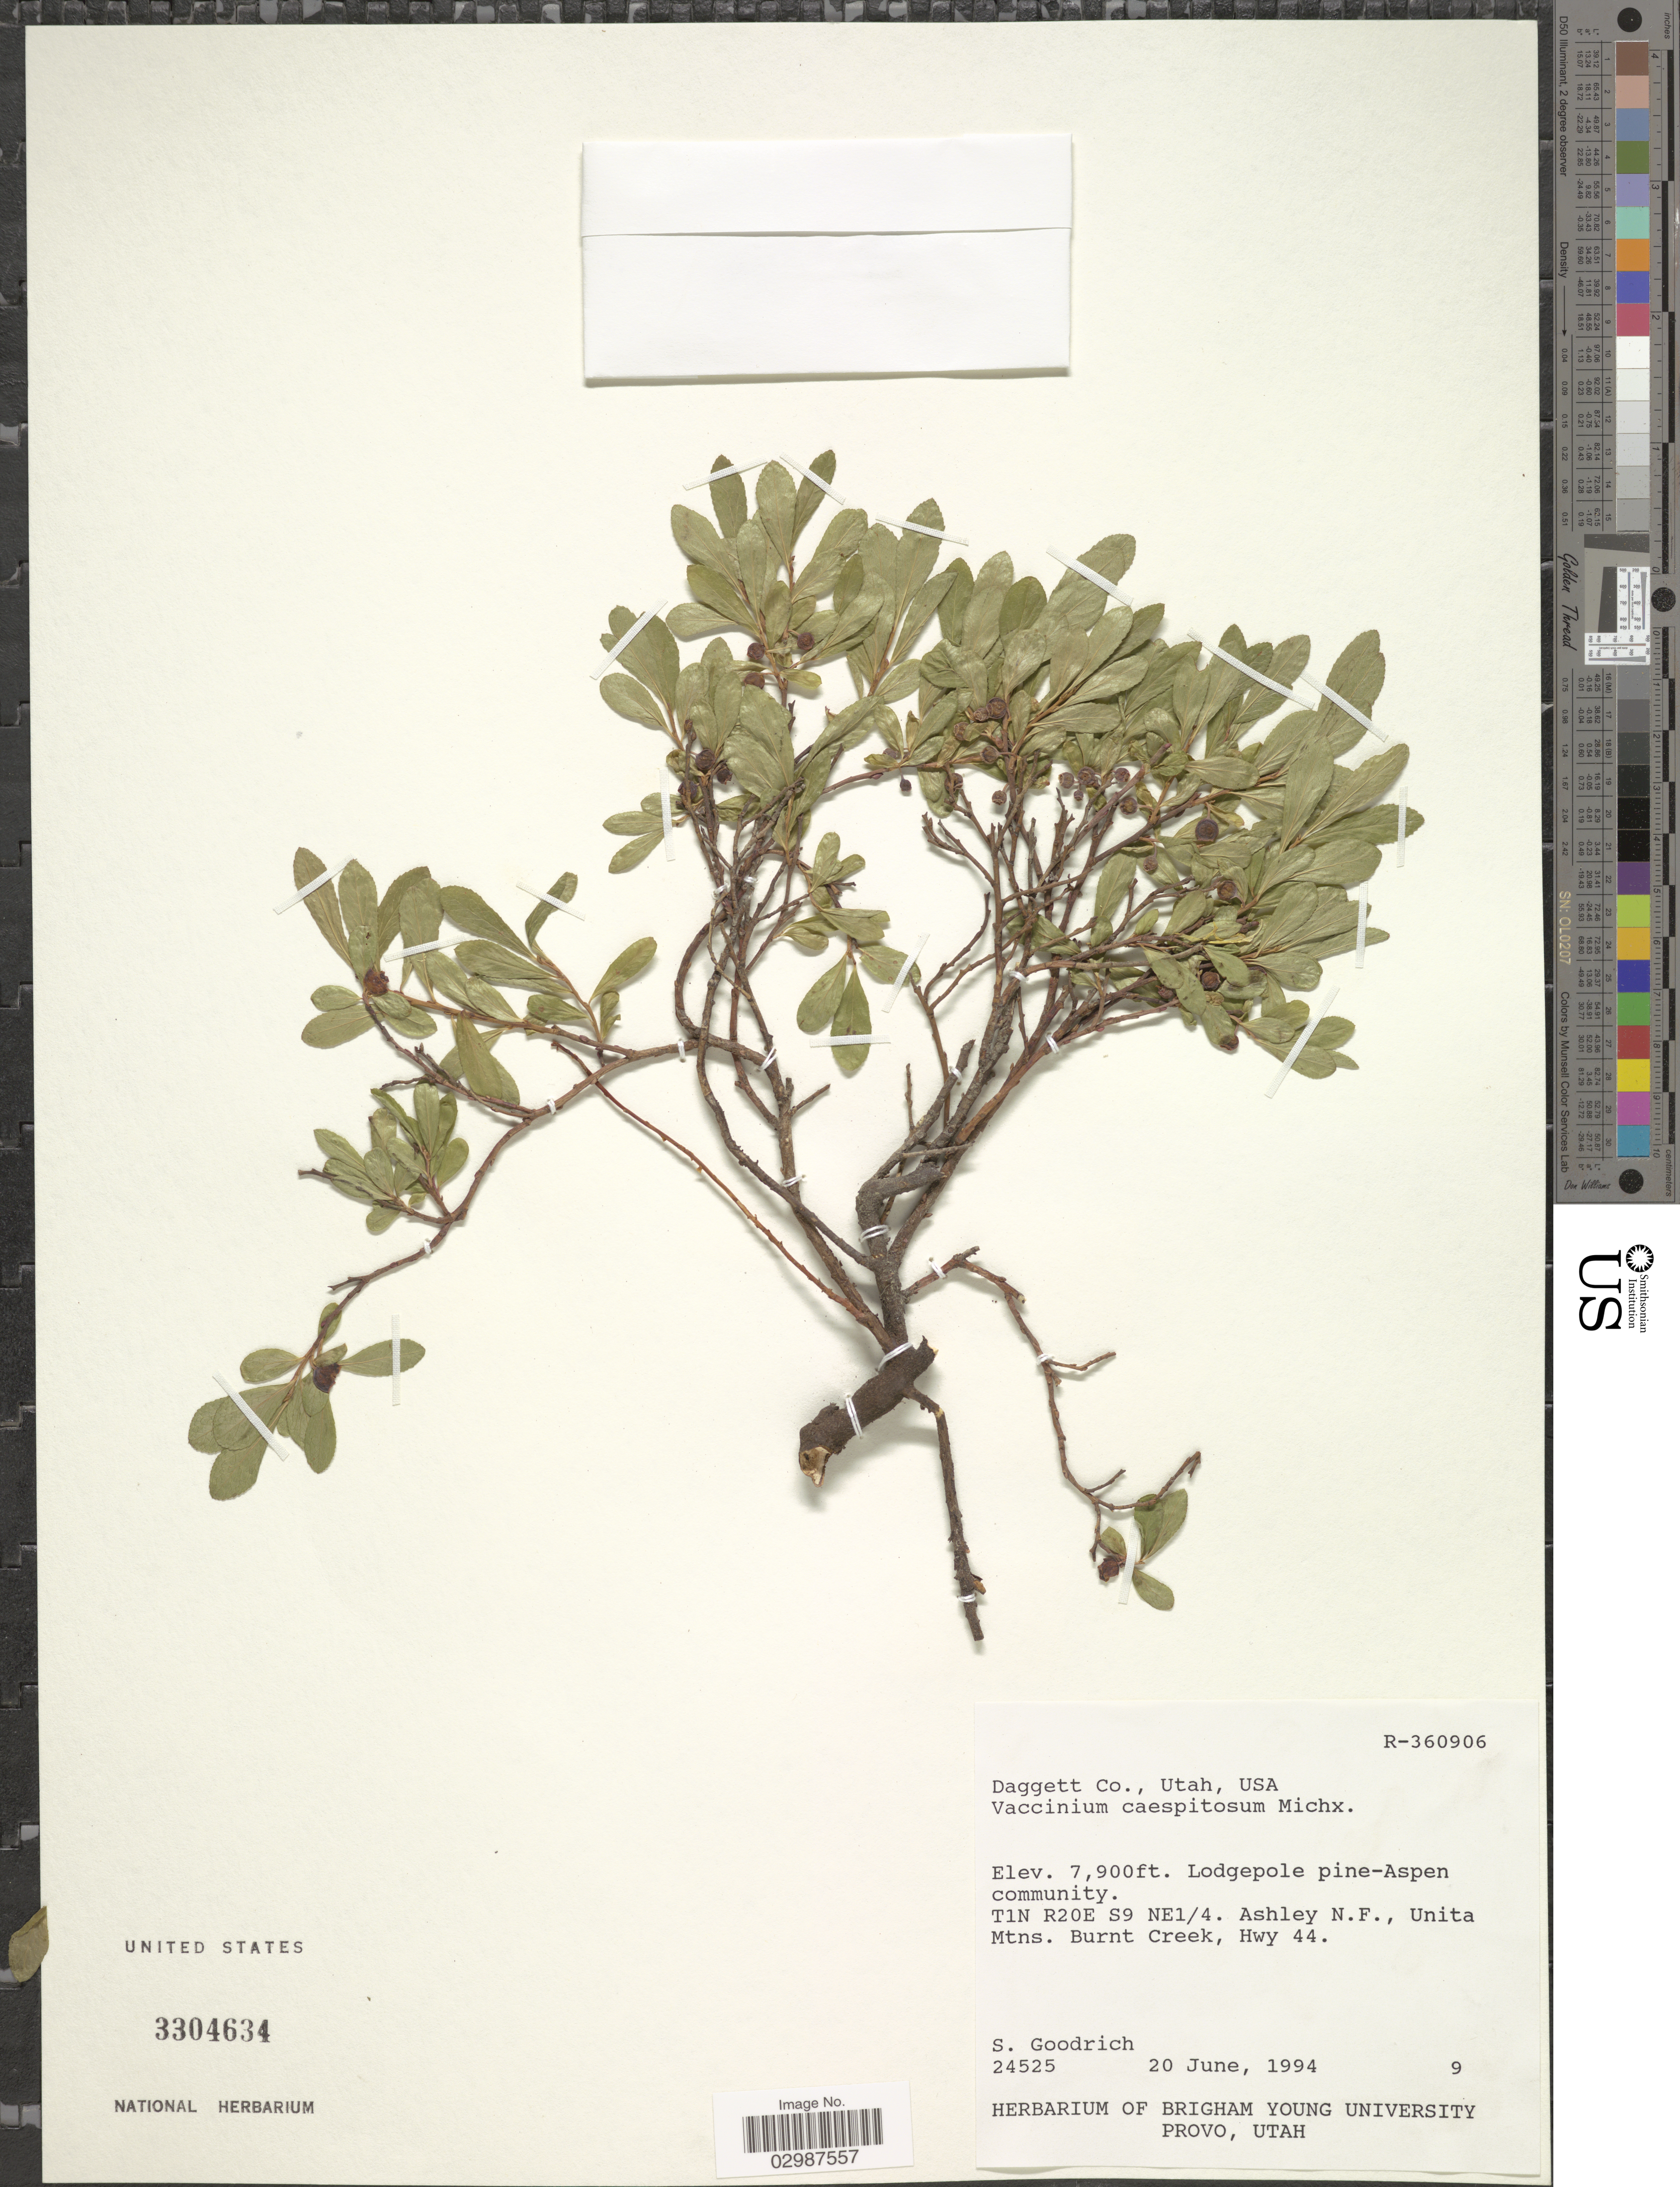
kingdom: Plantae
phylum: Tracheophyta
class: Magnoliopsida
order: Ericales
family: Ericaceae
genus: Vaccinium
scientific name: Vaccinium caespitosum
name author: Michx.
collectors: S. Goodrich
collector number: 24525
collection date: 1994-06-20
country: United States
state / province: Utah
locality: Daggett Co., USA. Lodgepole pine-Aspen community. T1N R20E S9 NE1/4. Ashley N.F., Unita Mtns. Burnt Creek, Hwy 44.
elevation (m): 2408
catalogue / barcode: US 3304634